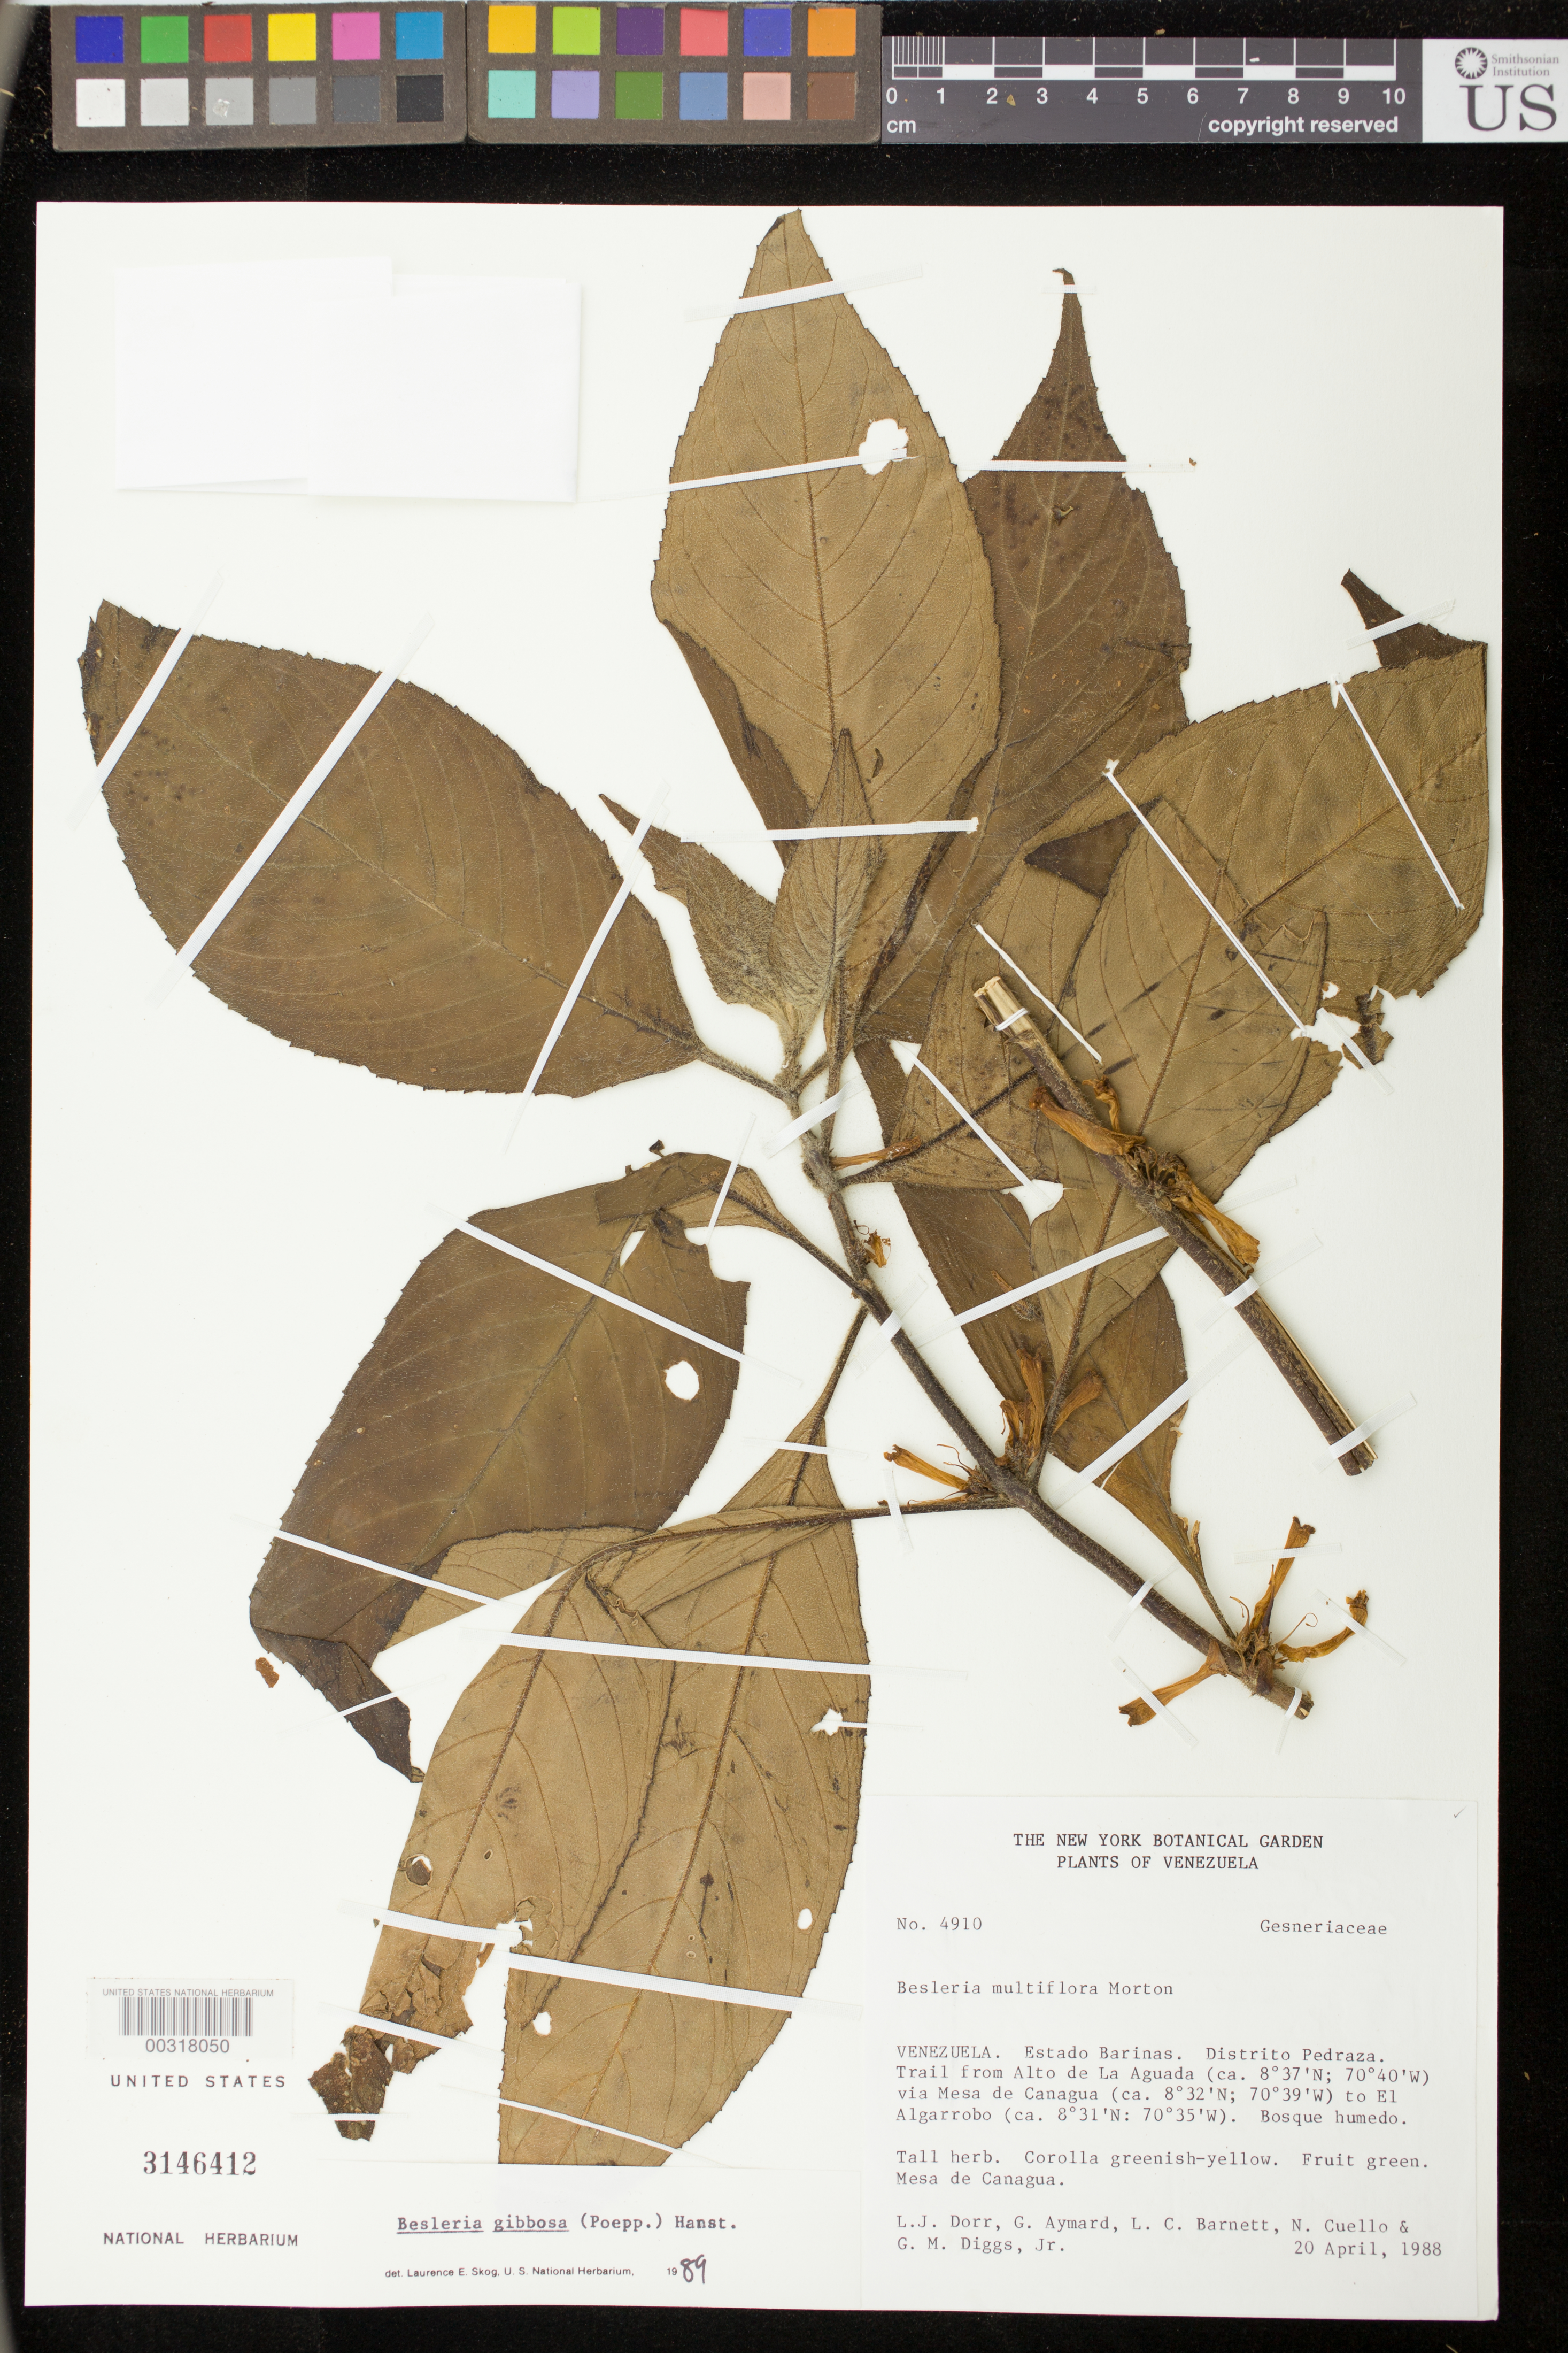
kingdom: Plantae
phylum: Tracheophyta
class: Magnoliopsida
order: Lamiales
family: Gesneriaceae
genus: Besleria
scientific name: Besleria gibbosa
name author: (Poepp.) Hanst.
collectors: L. J. Dorr, G. A. Aymard, L. C. Barnett, N. L. Cuello & G. Diggs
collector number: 4910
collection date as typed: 20 Apr 1988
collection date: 1988-04-20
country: Venezuela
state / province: Barinas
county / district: Pedraza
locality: Trail from Alto de la Aguada via Mesa de Canagua to El Algarrobo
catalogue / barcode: US 3146412